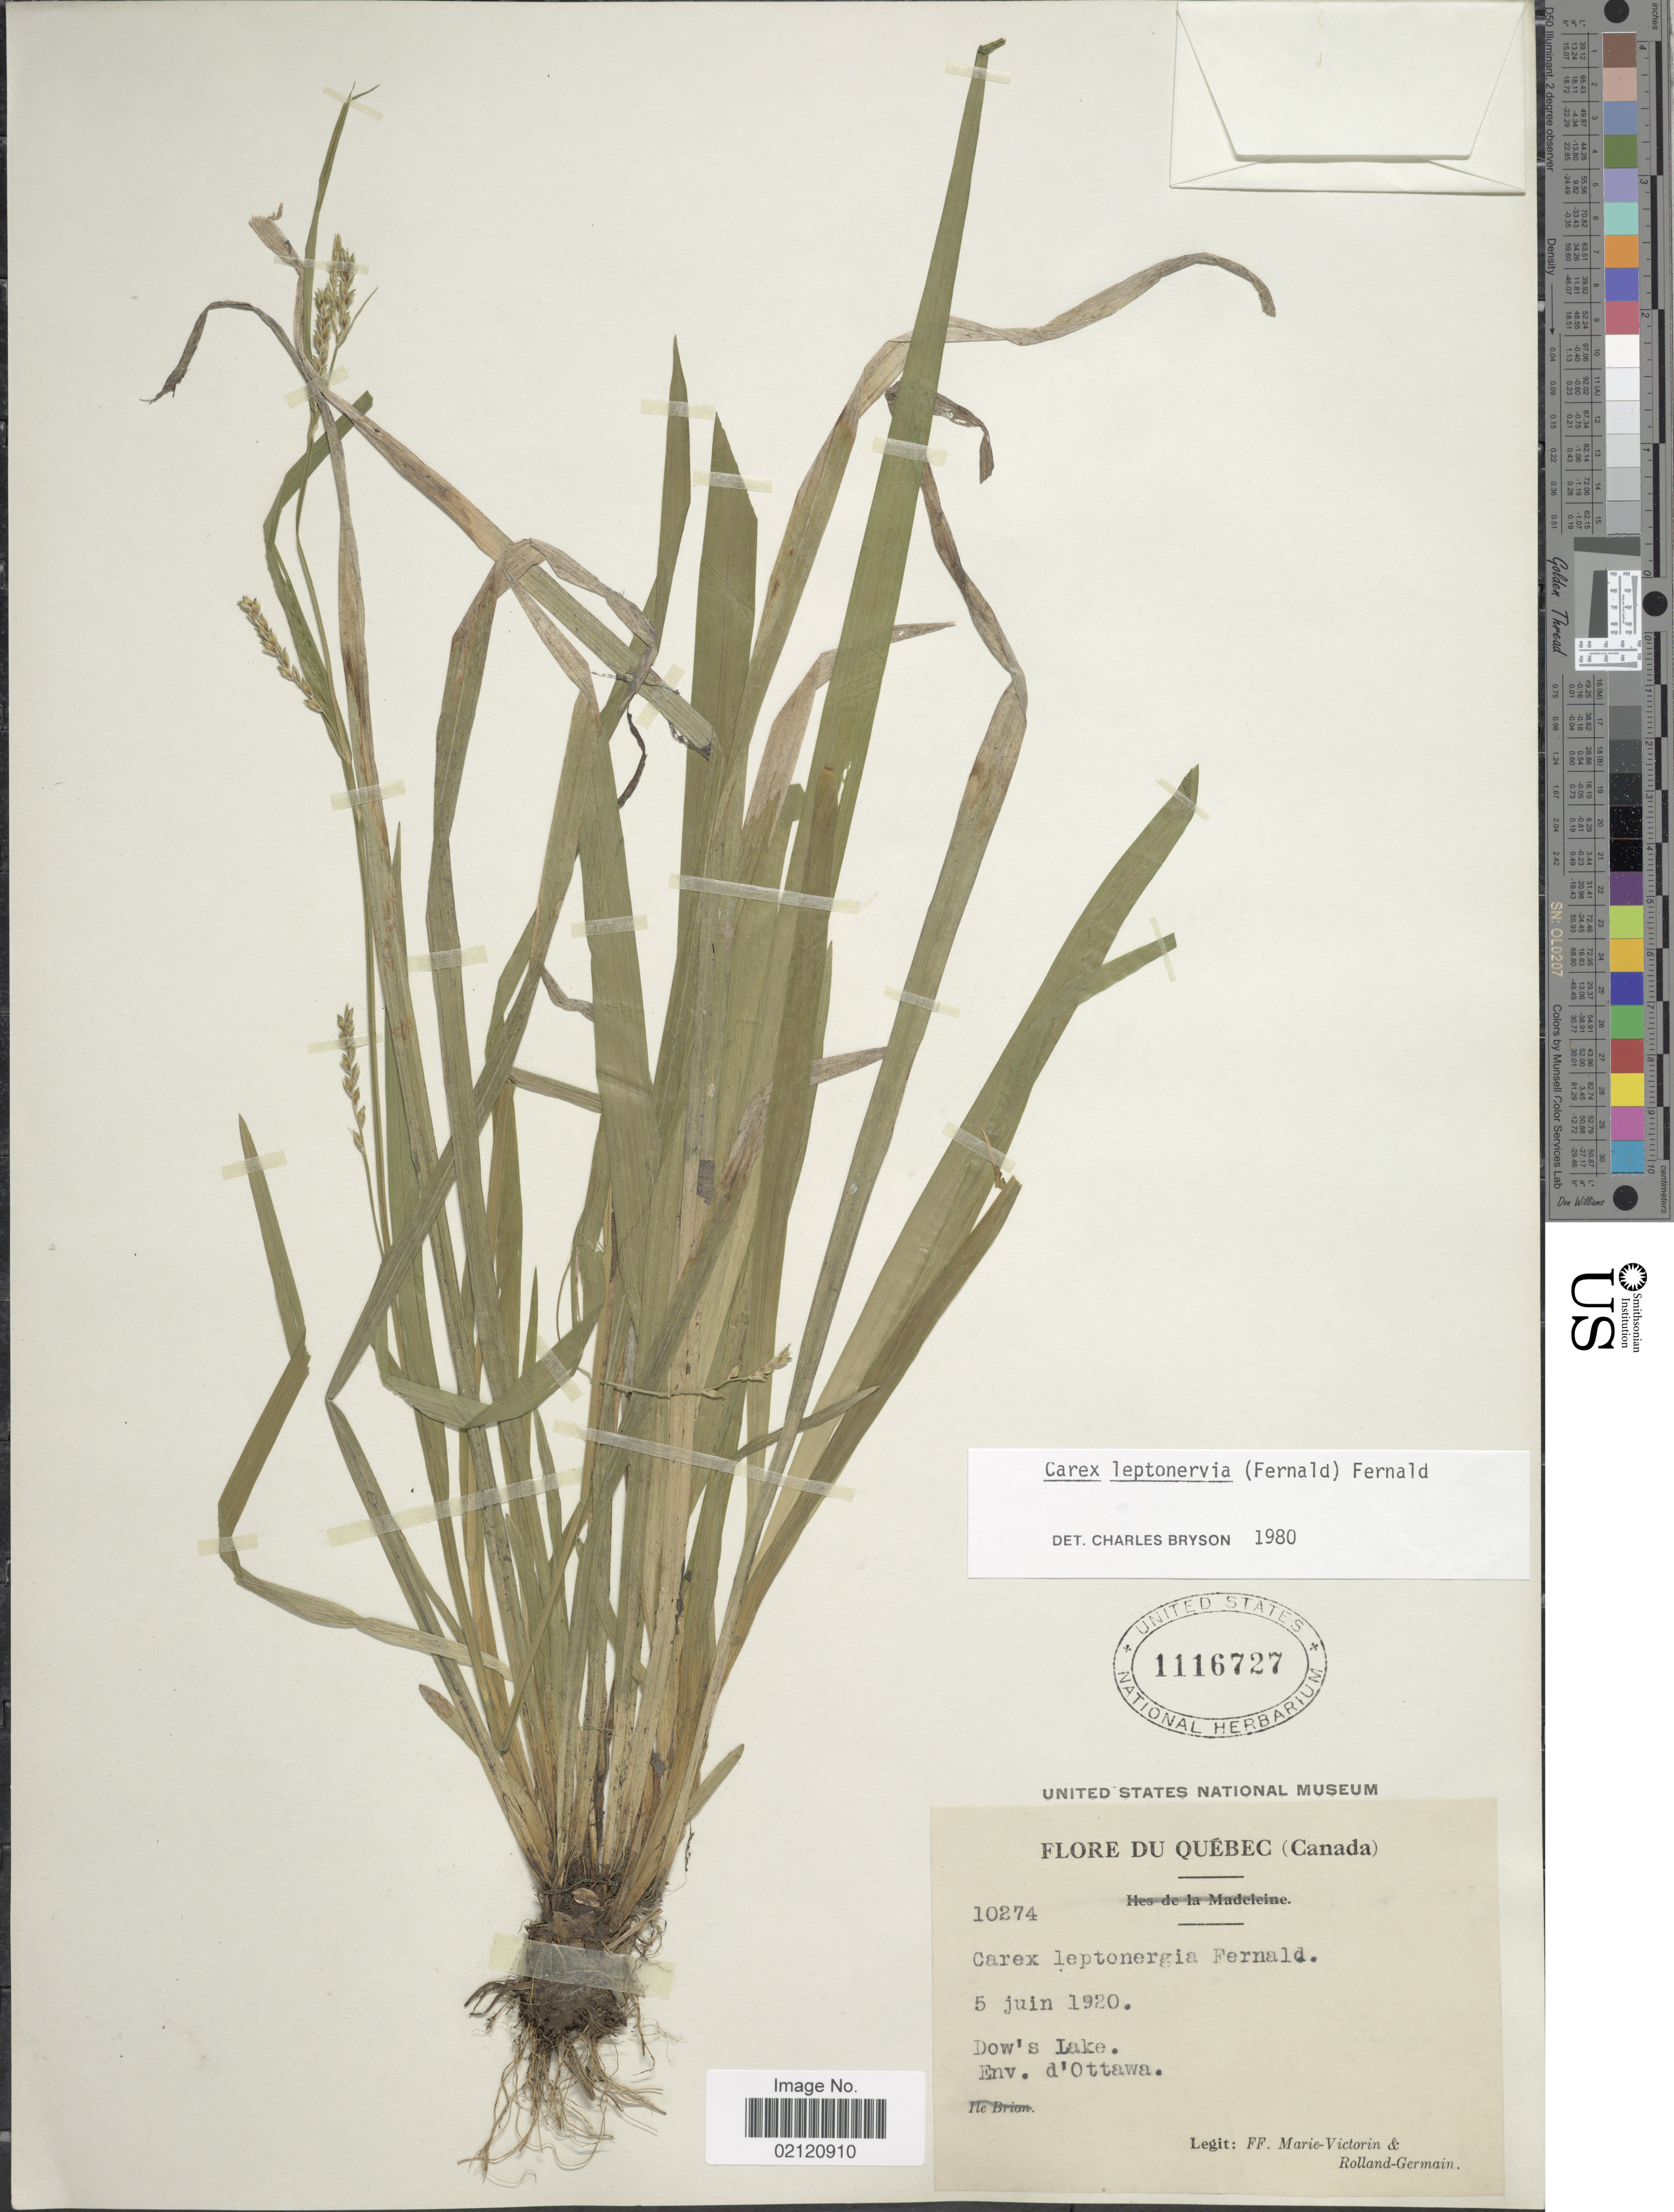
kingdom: Plantae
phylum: Tracheophyta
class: Liliopsida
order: Poales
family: Cyperaceae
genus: Carex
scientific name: Carex leptonervia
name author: (Fernald) Fernald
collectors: F. Marie-Victorin & Rolland-Germain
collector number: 10274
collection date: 1920-06-05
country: Canada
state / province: Quebec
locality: Dow's Lake, Env. d'Ottawa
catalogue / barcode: US 1116727